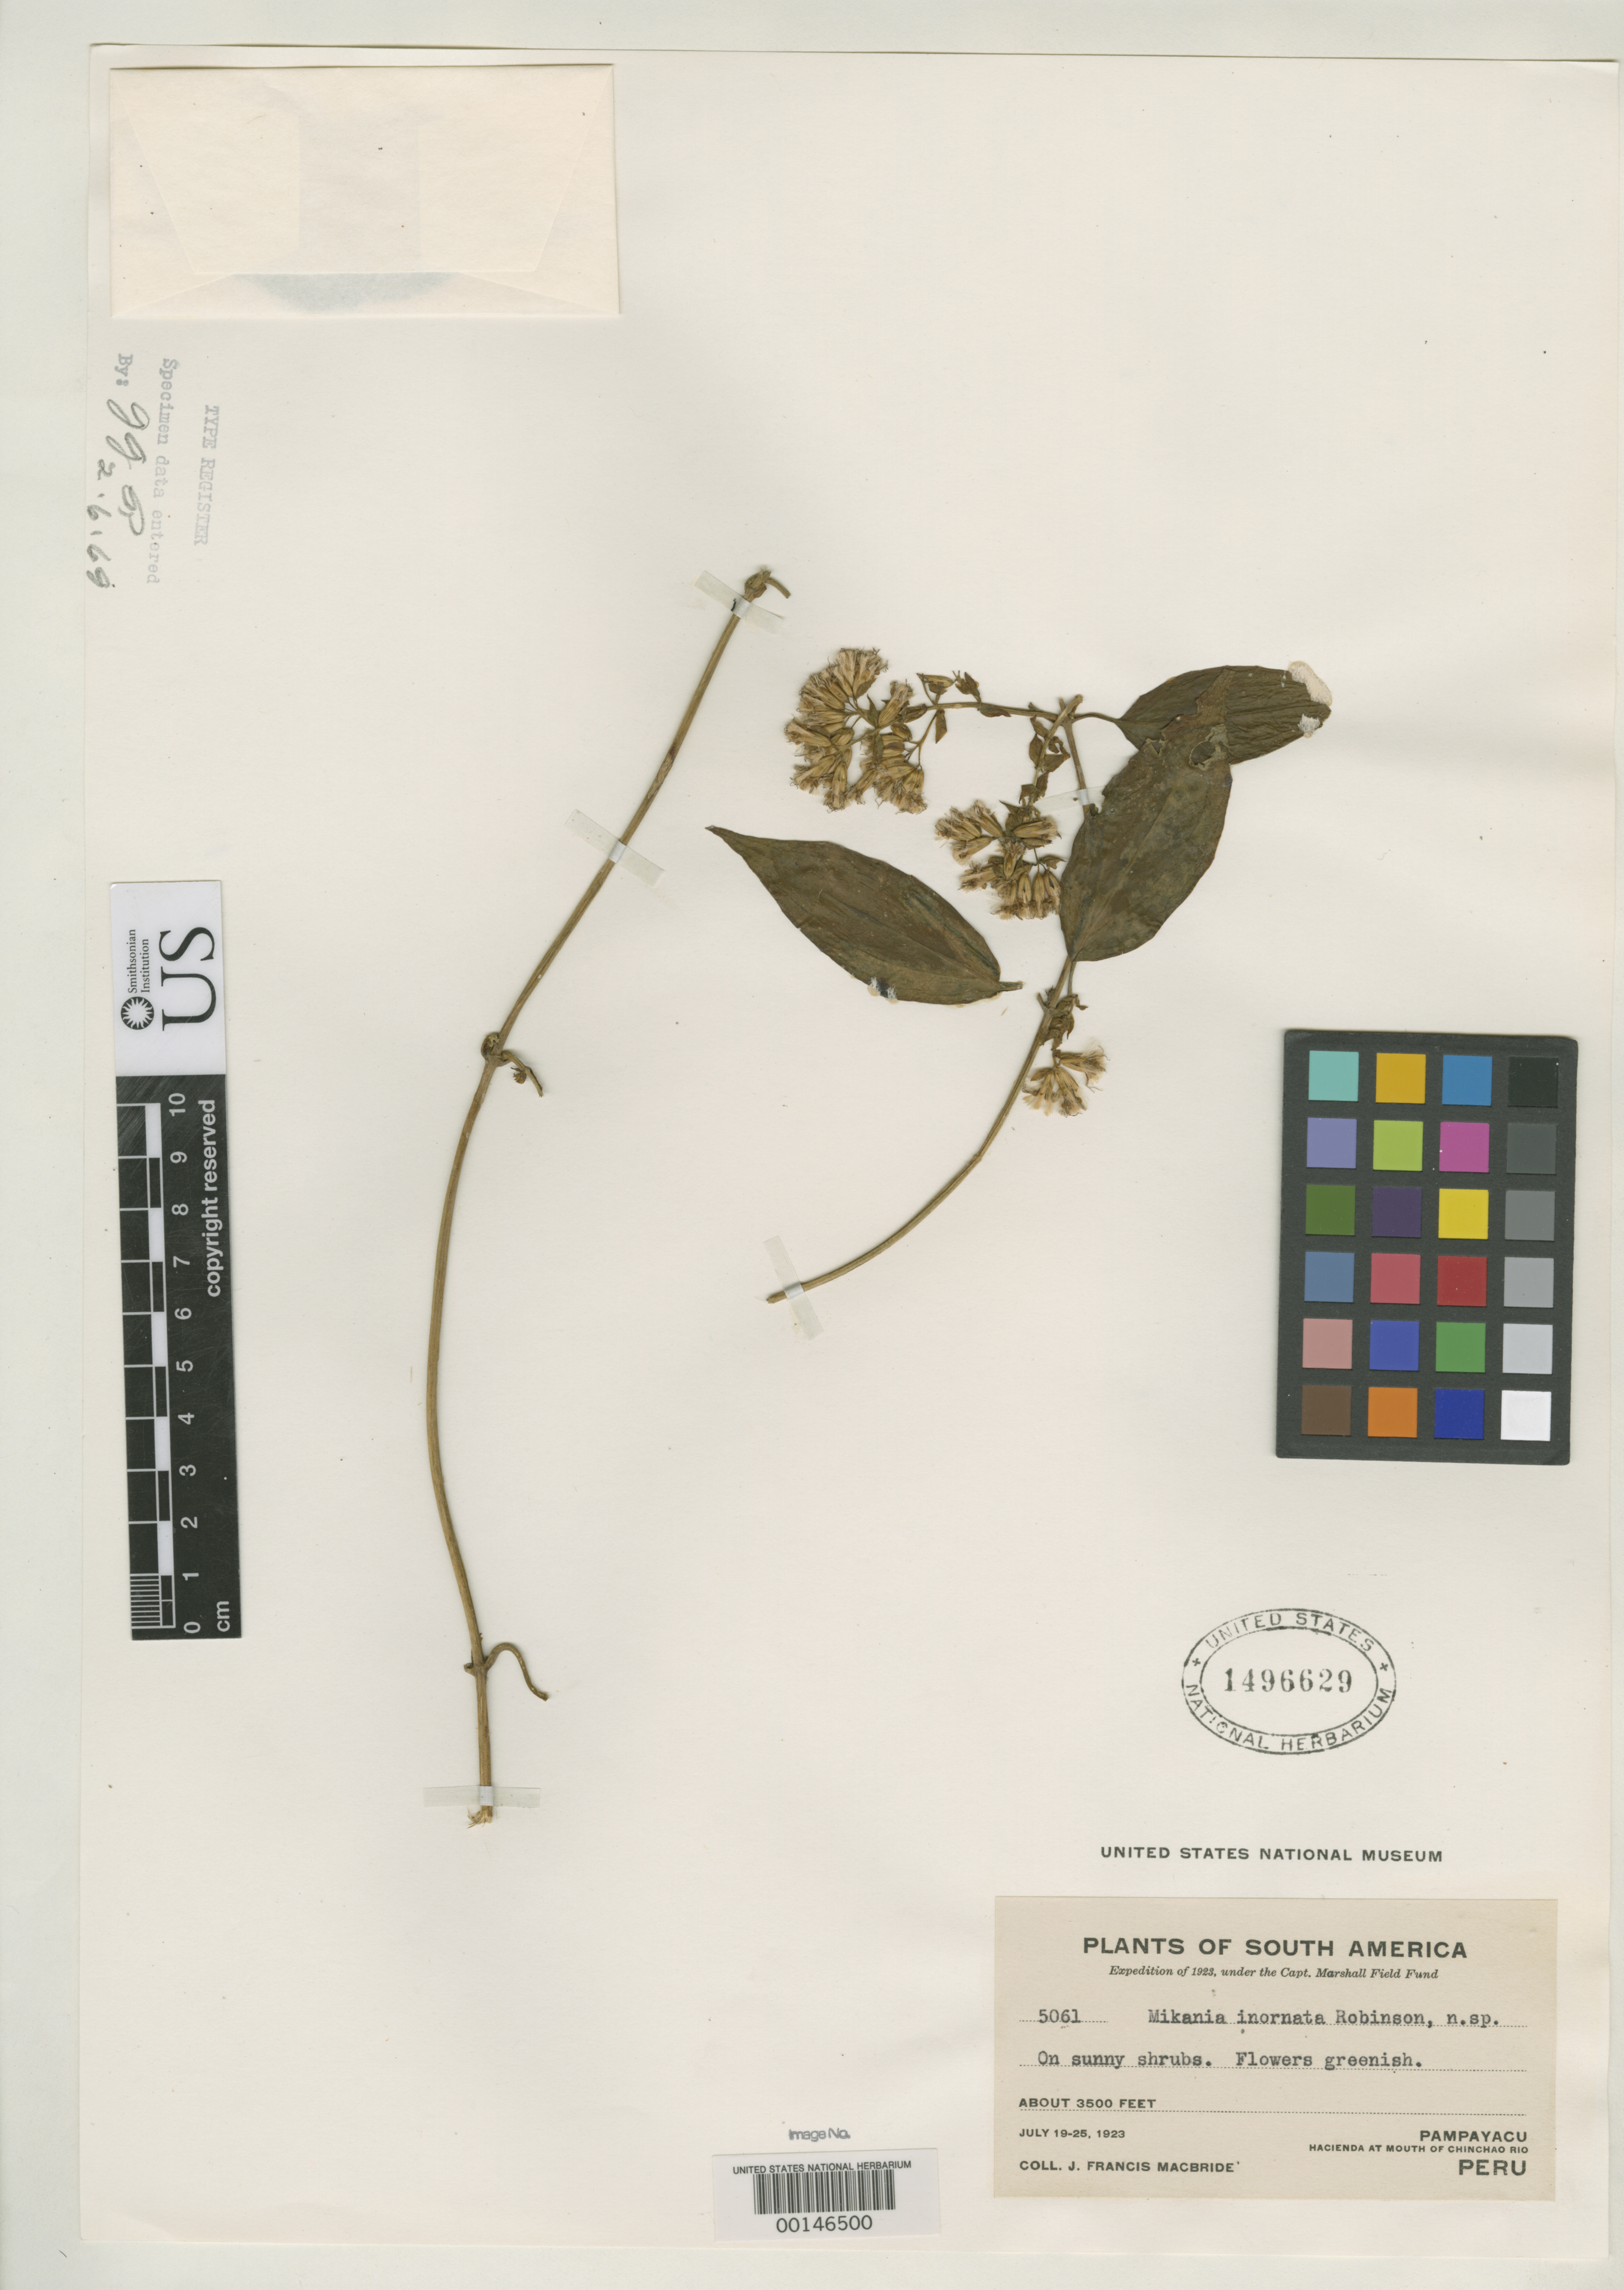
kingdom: Plantae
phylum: Tracheophyta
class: Magnoliopsida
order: Asterales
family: Asteraceae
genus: Mikania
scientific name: Mikania inornata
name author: B.L. Rob.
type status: Isotype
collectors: J. F. Macbride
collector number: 5061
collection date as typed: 19 Jul 1923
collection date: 1923-07-19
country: Peru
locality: Pampayacu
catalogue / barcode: US 1496629